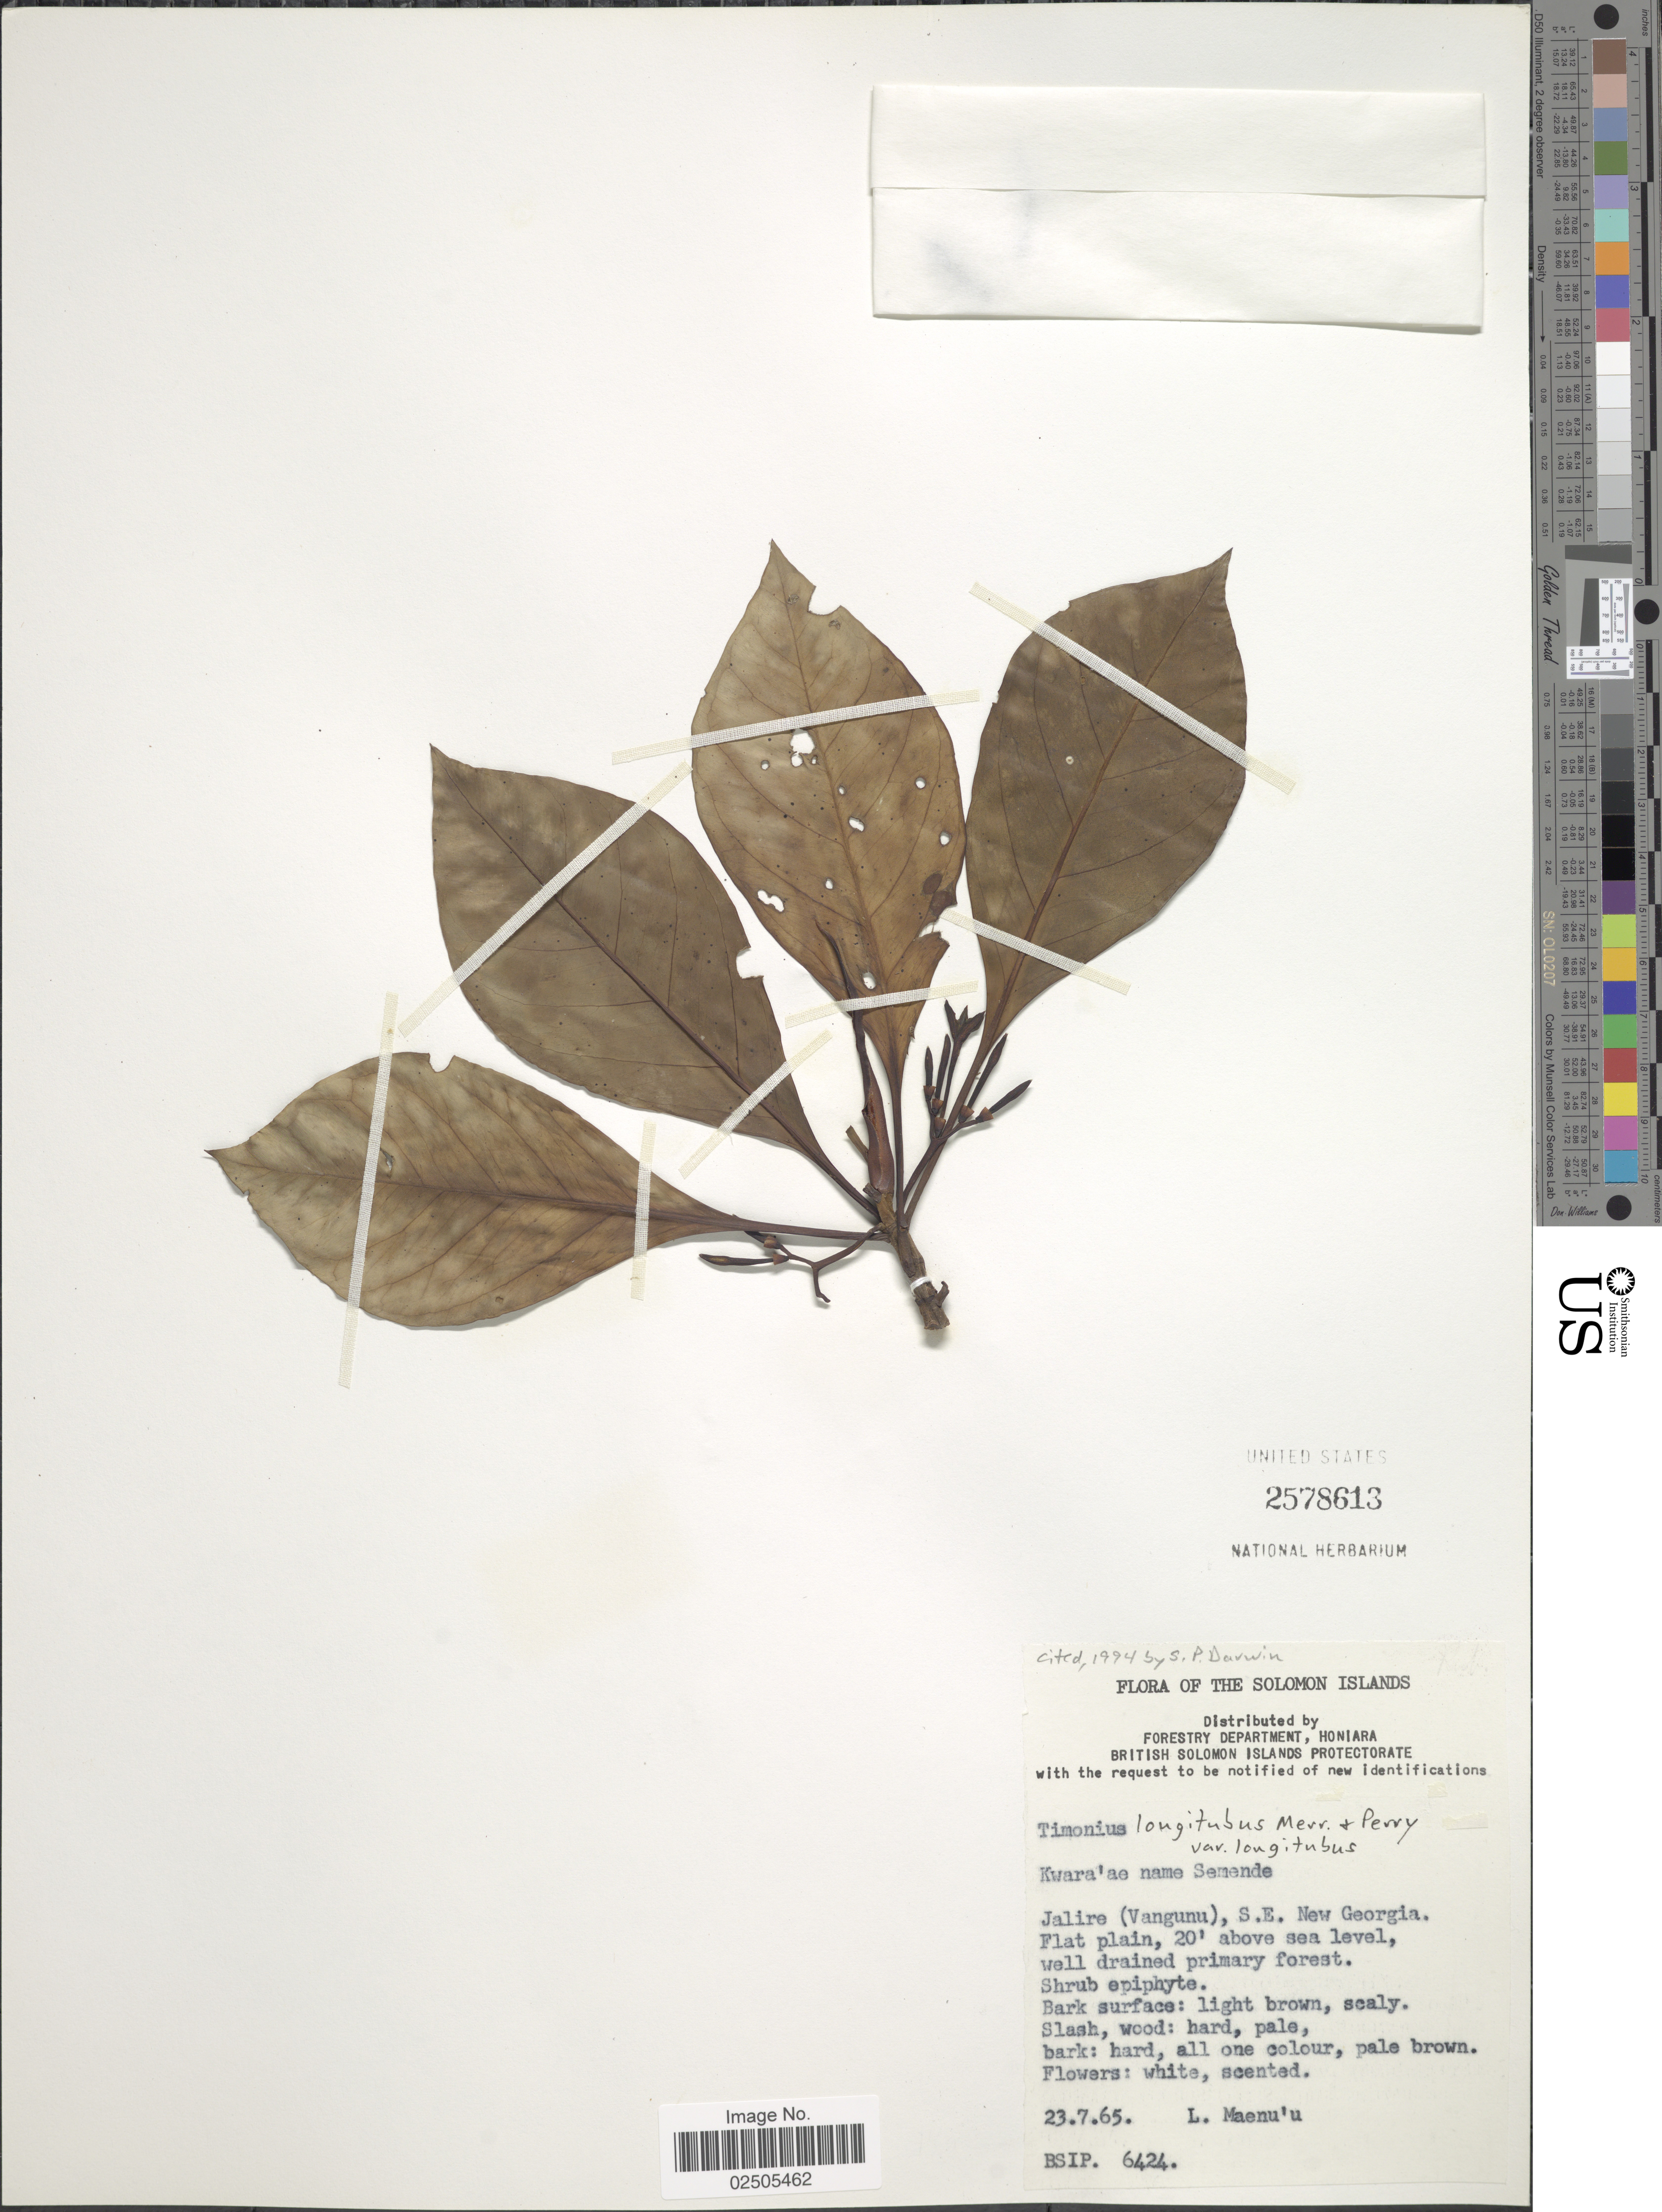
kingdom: Plantae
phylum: Tracheophyta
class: Magnoliopsida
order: Gentianales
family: Rubiaceae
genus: Timonius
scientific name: Timonius longitubus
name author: Merr. & L.M. Perry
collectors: L. Maenu'u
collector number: BSIP6424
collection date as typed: Transcribed d/m/y: 23/7/65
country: Solomon Islands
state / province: Solomon Islands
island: New Georgia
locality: Halire (Vangunu), S.E. New Georgia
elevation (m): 6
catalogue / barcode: US 2578613